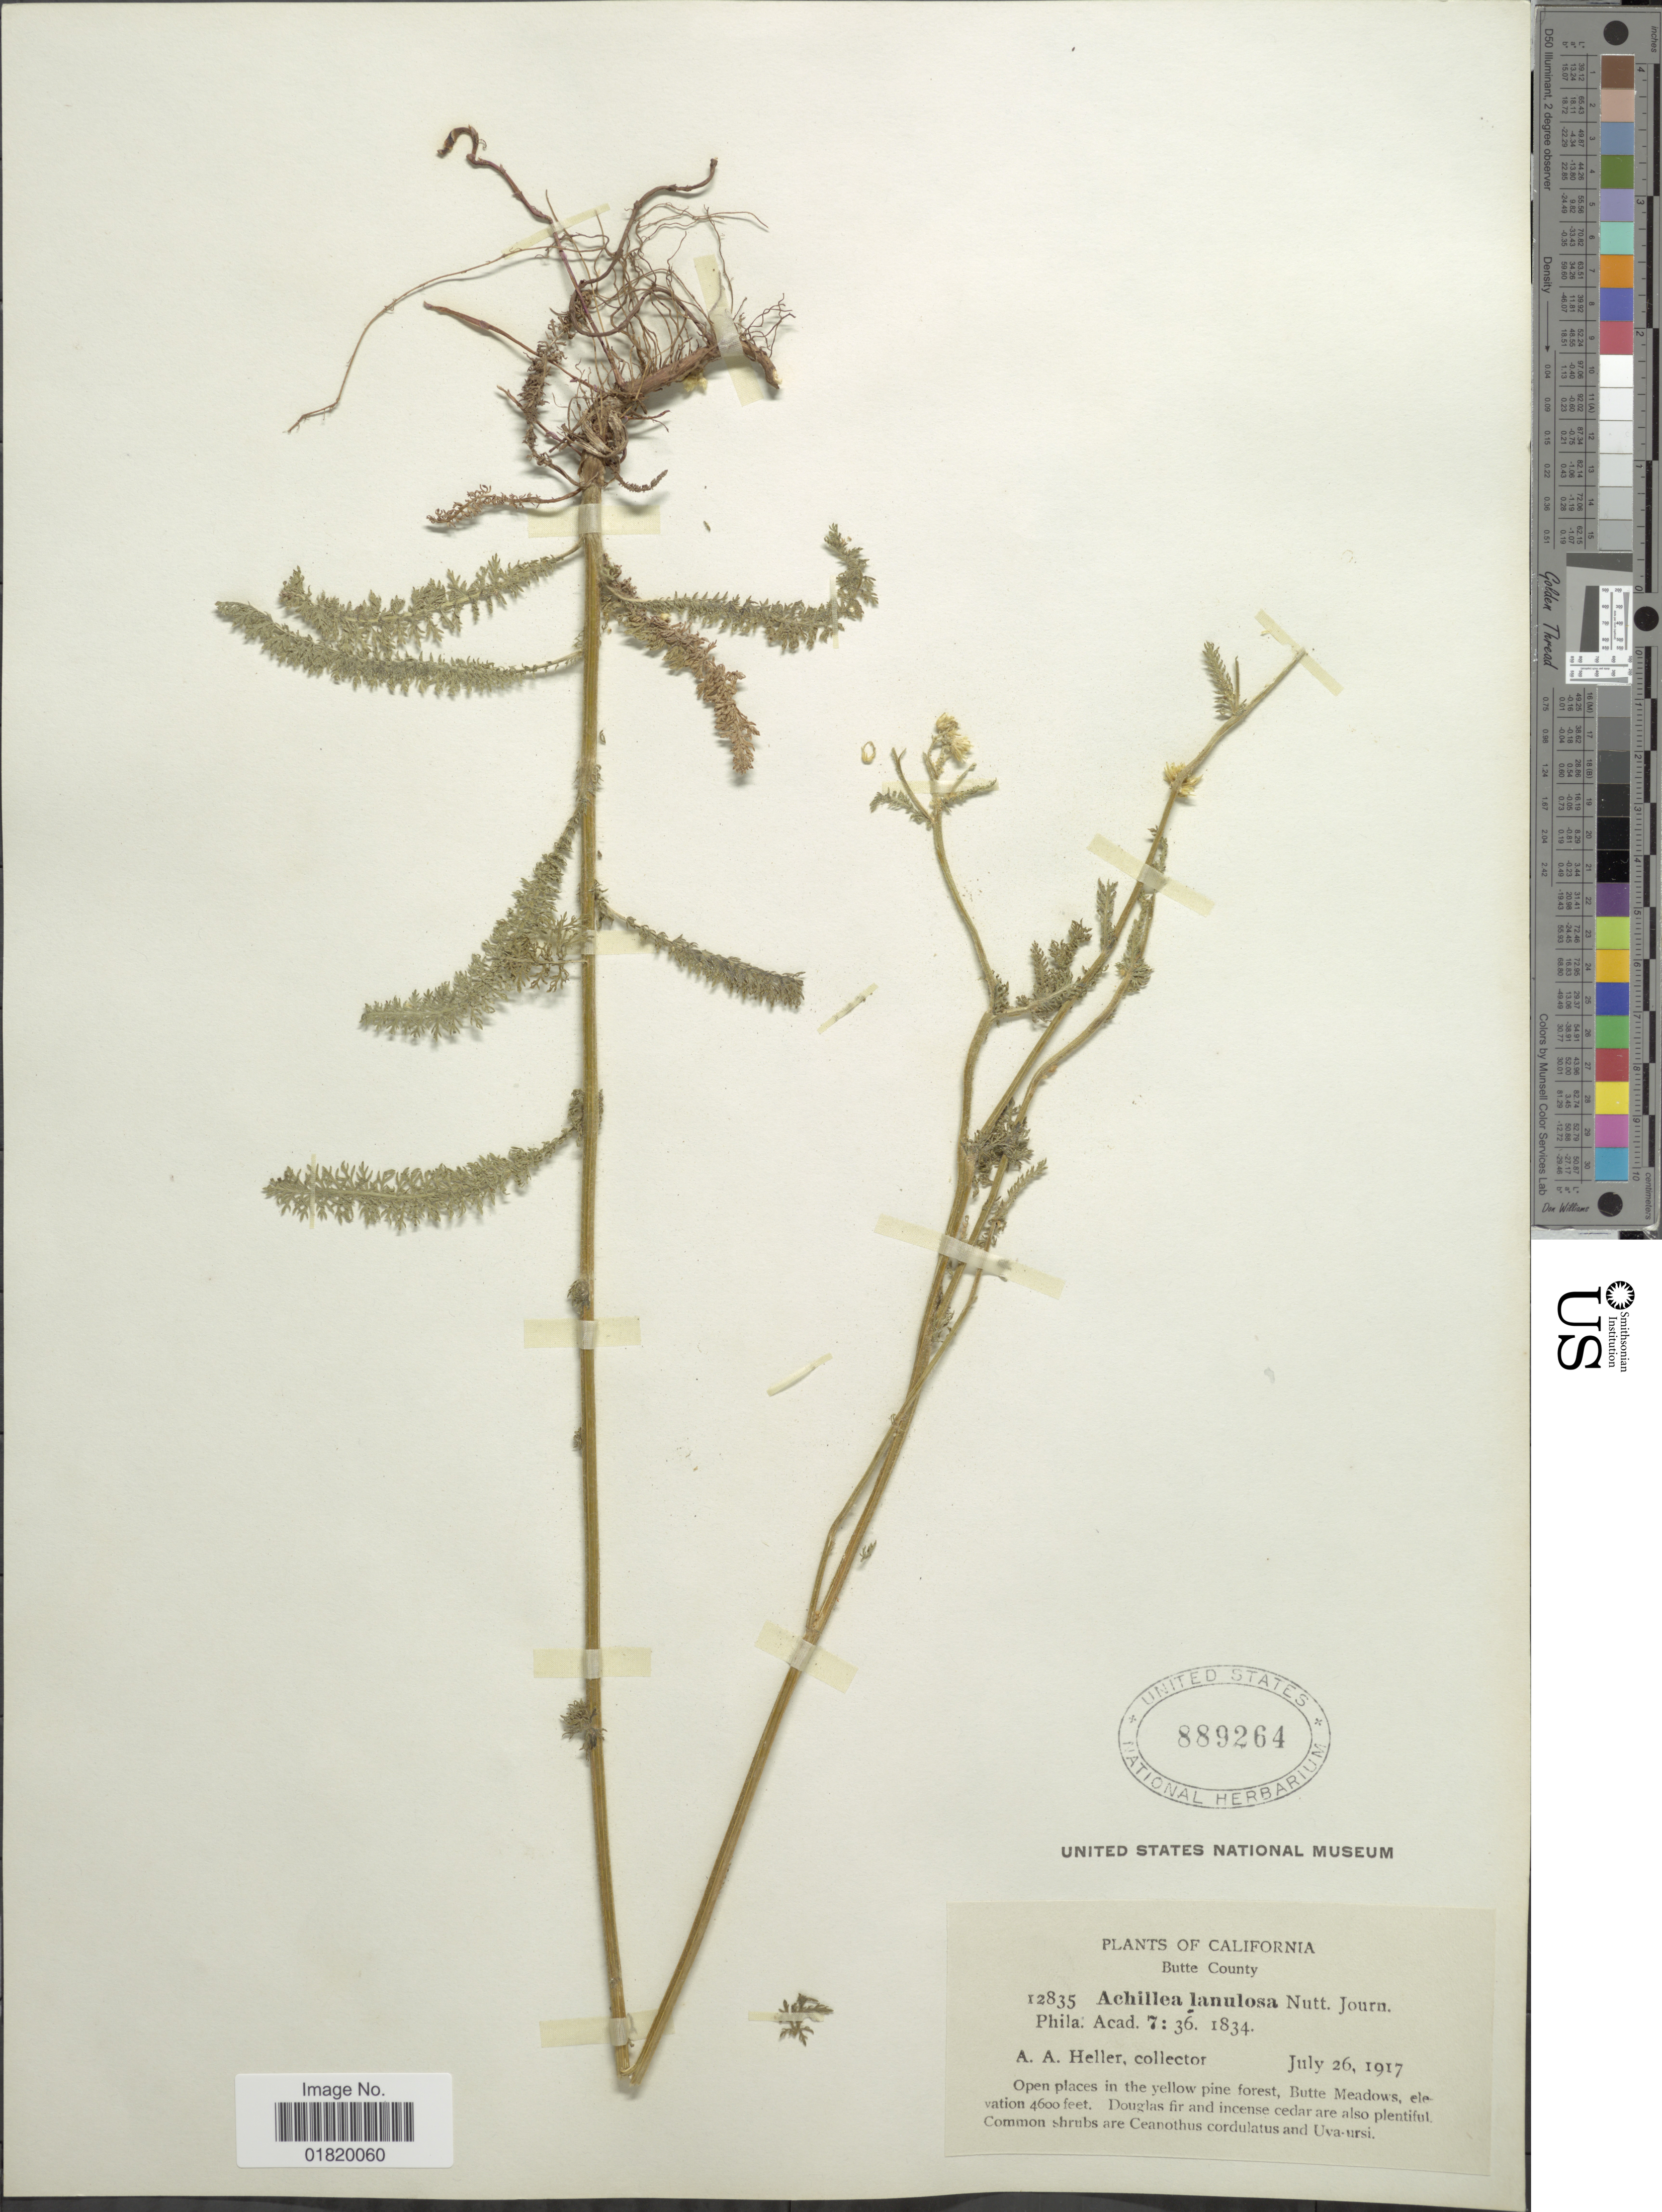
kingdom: Plantae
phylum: Tracheophyta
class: Magnoliopsida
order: Asterales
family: Asteraceae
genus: Achillea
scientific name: Achillea lanulosa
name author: Nutt.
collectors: A. A. Heller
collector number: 12835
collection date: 1917-07-26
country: United States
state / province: California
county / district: Butte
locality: Butte County. Butte Meadows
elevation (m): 1402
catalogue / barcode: US 889264